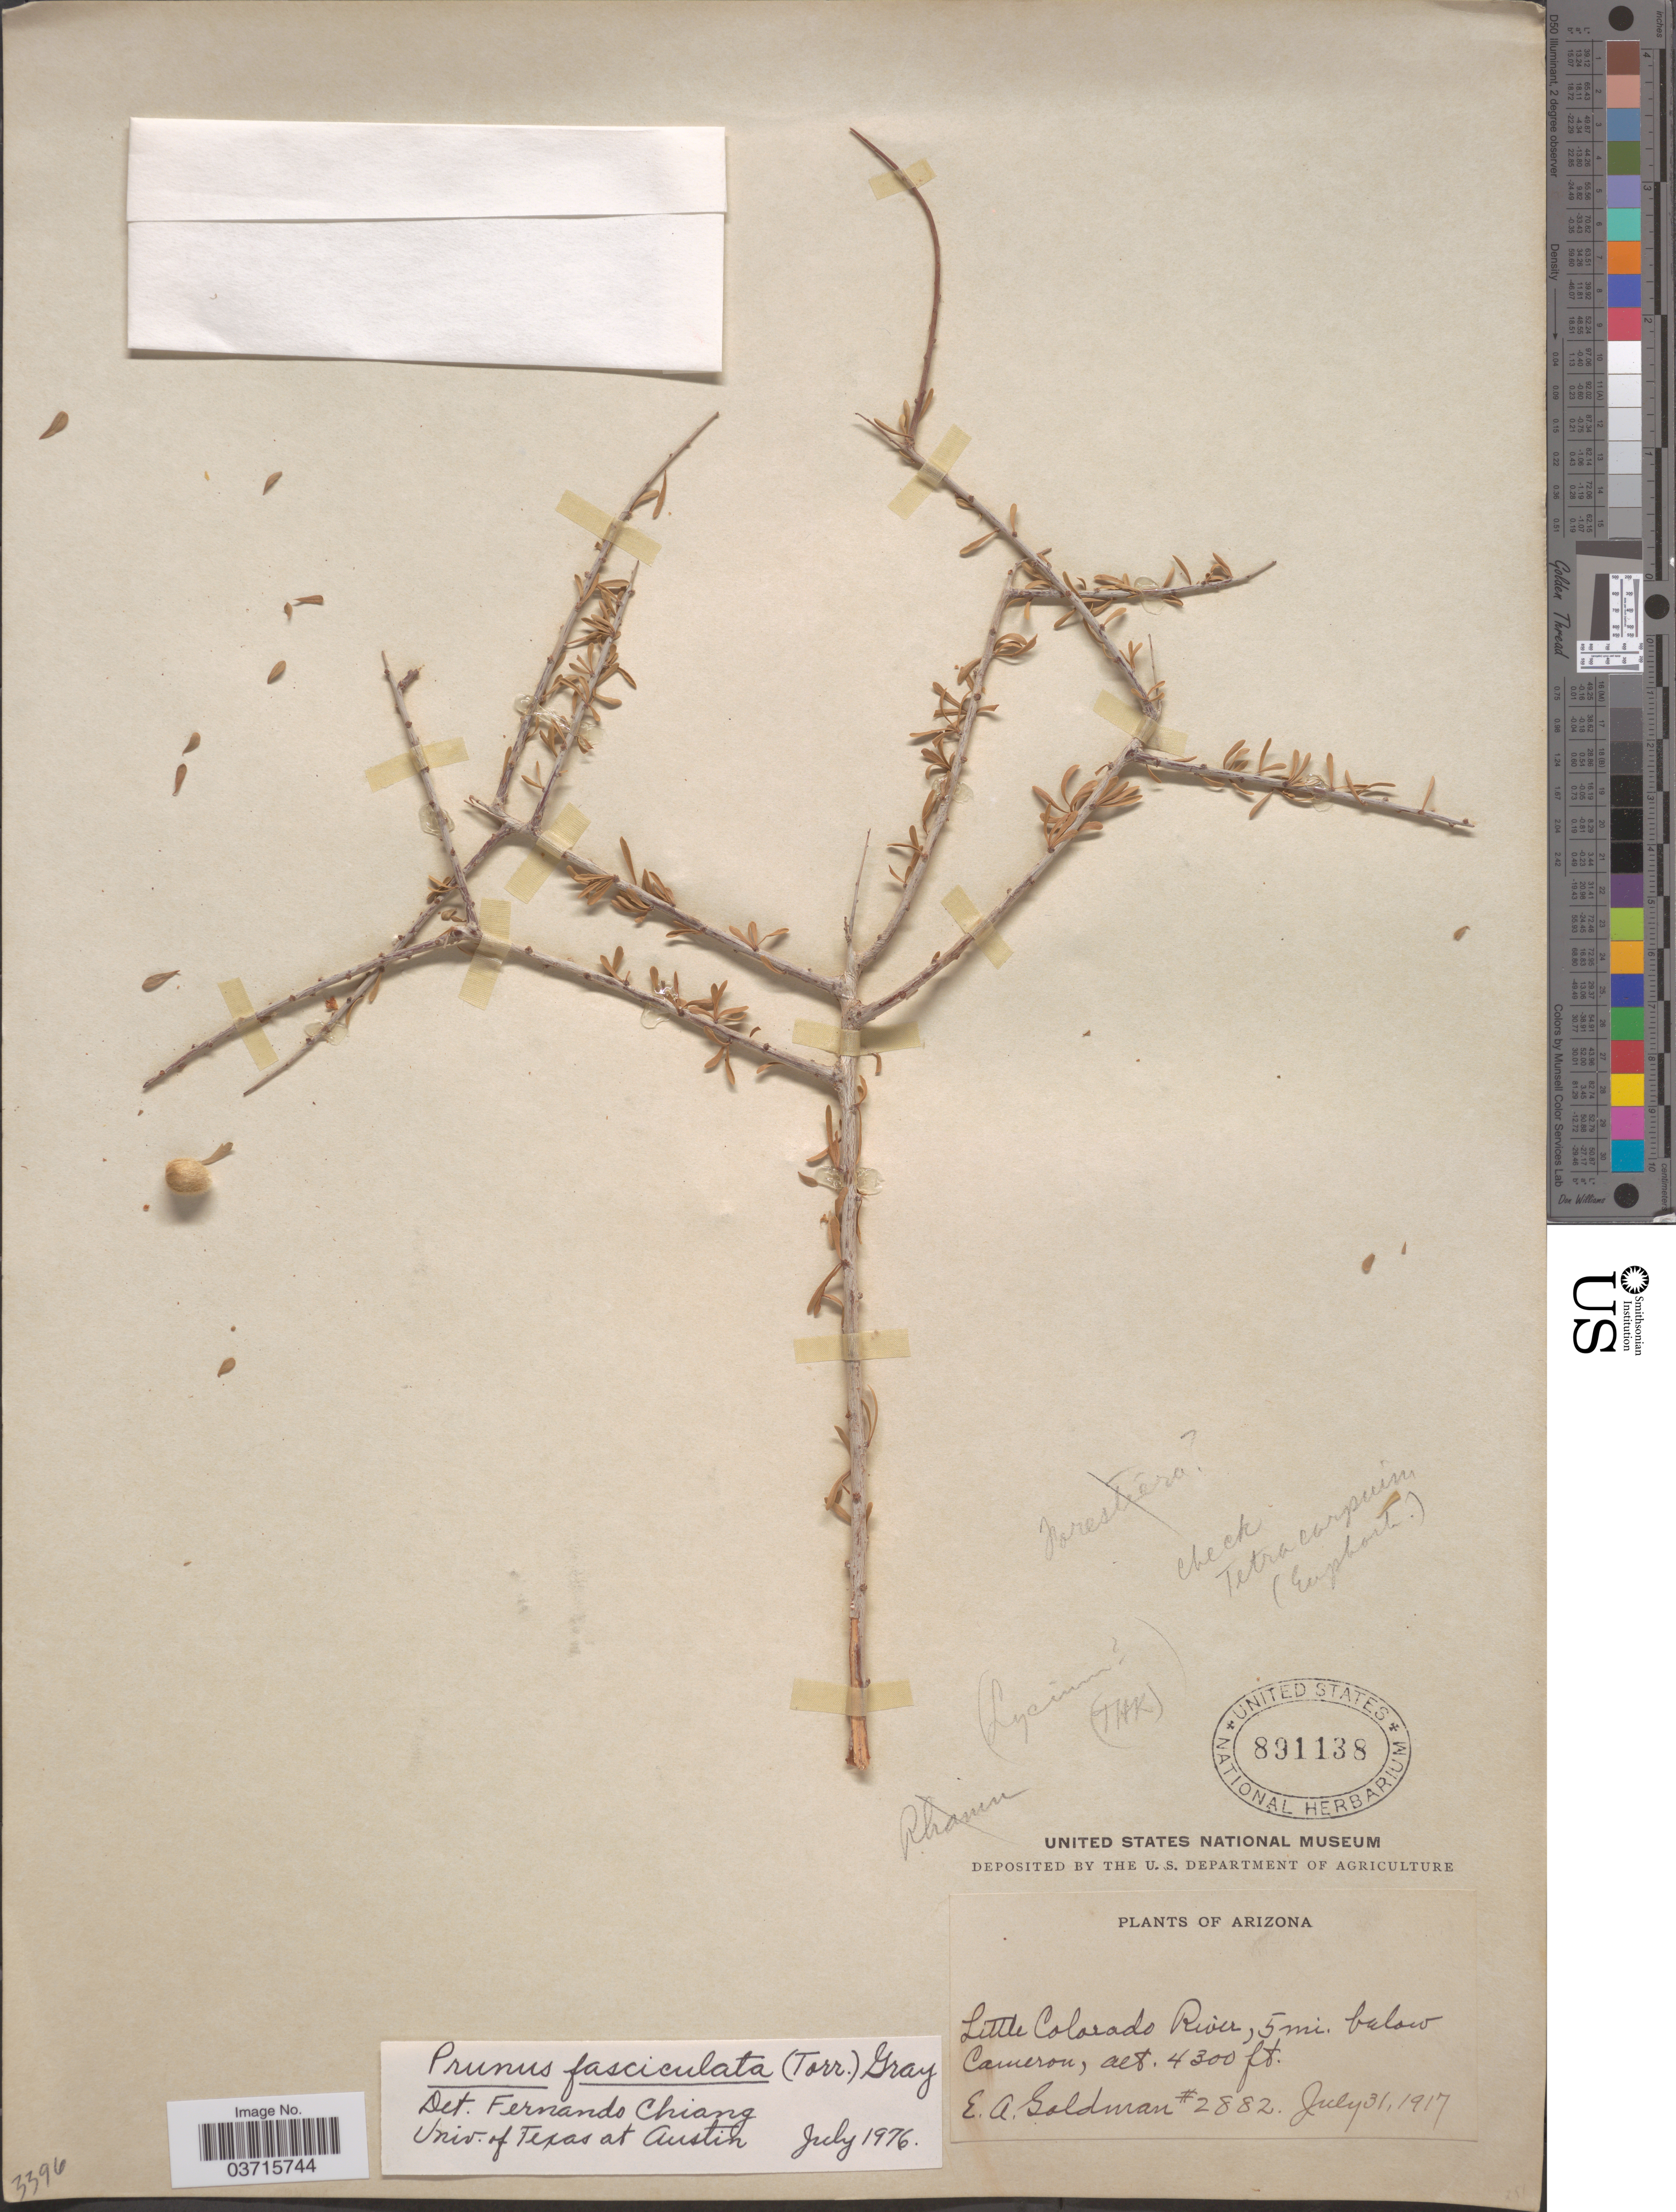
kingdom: Plantae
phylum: Tracheophyta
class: Magnoliopsida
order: Rosales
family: Rosaceae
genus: Prunus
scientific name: Prunus fasciculata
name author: (Torr.) A. Gray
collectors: E. A. Goldman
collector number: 2882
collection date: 1917-07-31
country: United States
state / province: Arizona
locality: Little Colorado River, 5 mi. below Cameron.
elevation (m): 1311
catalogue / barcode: US 891138